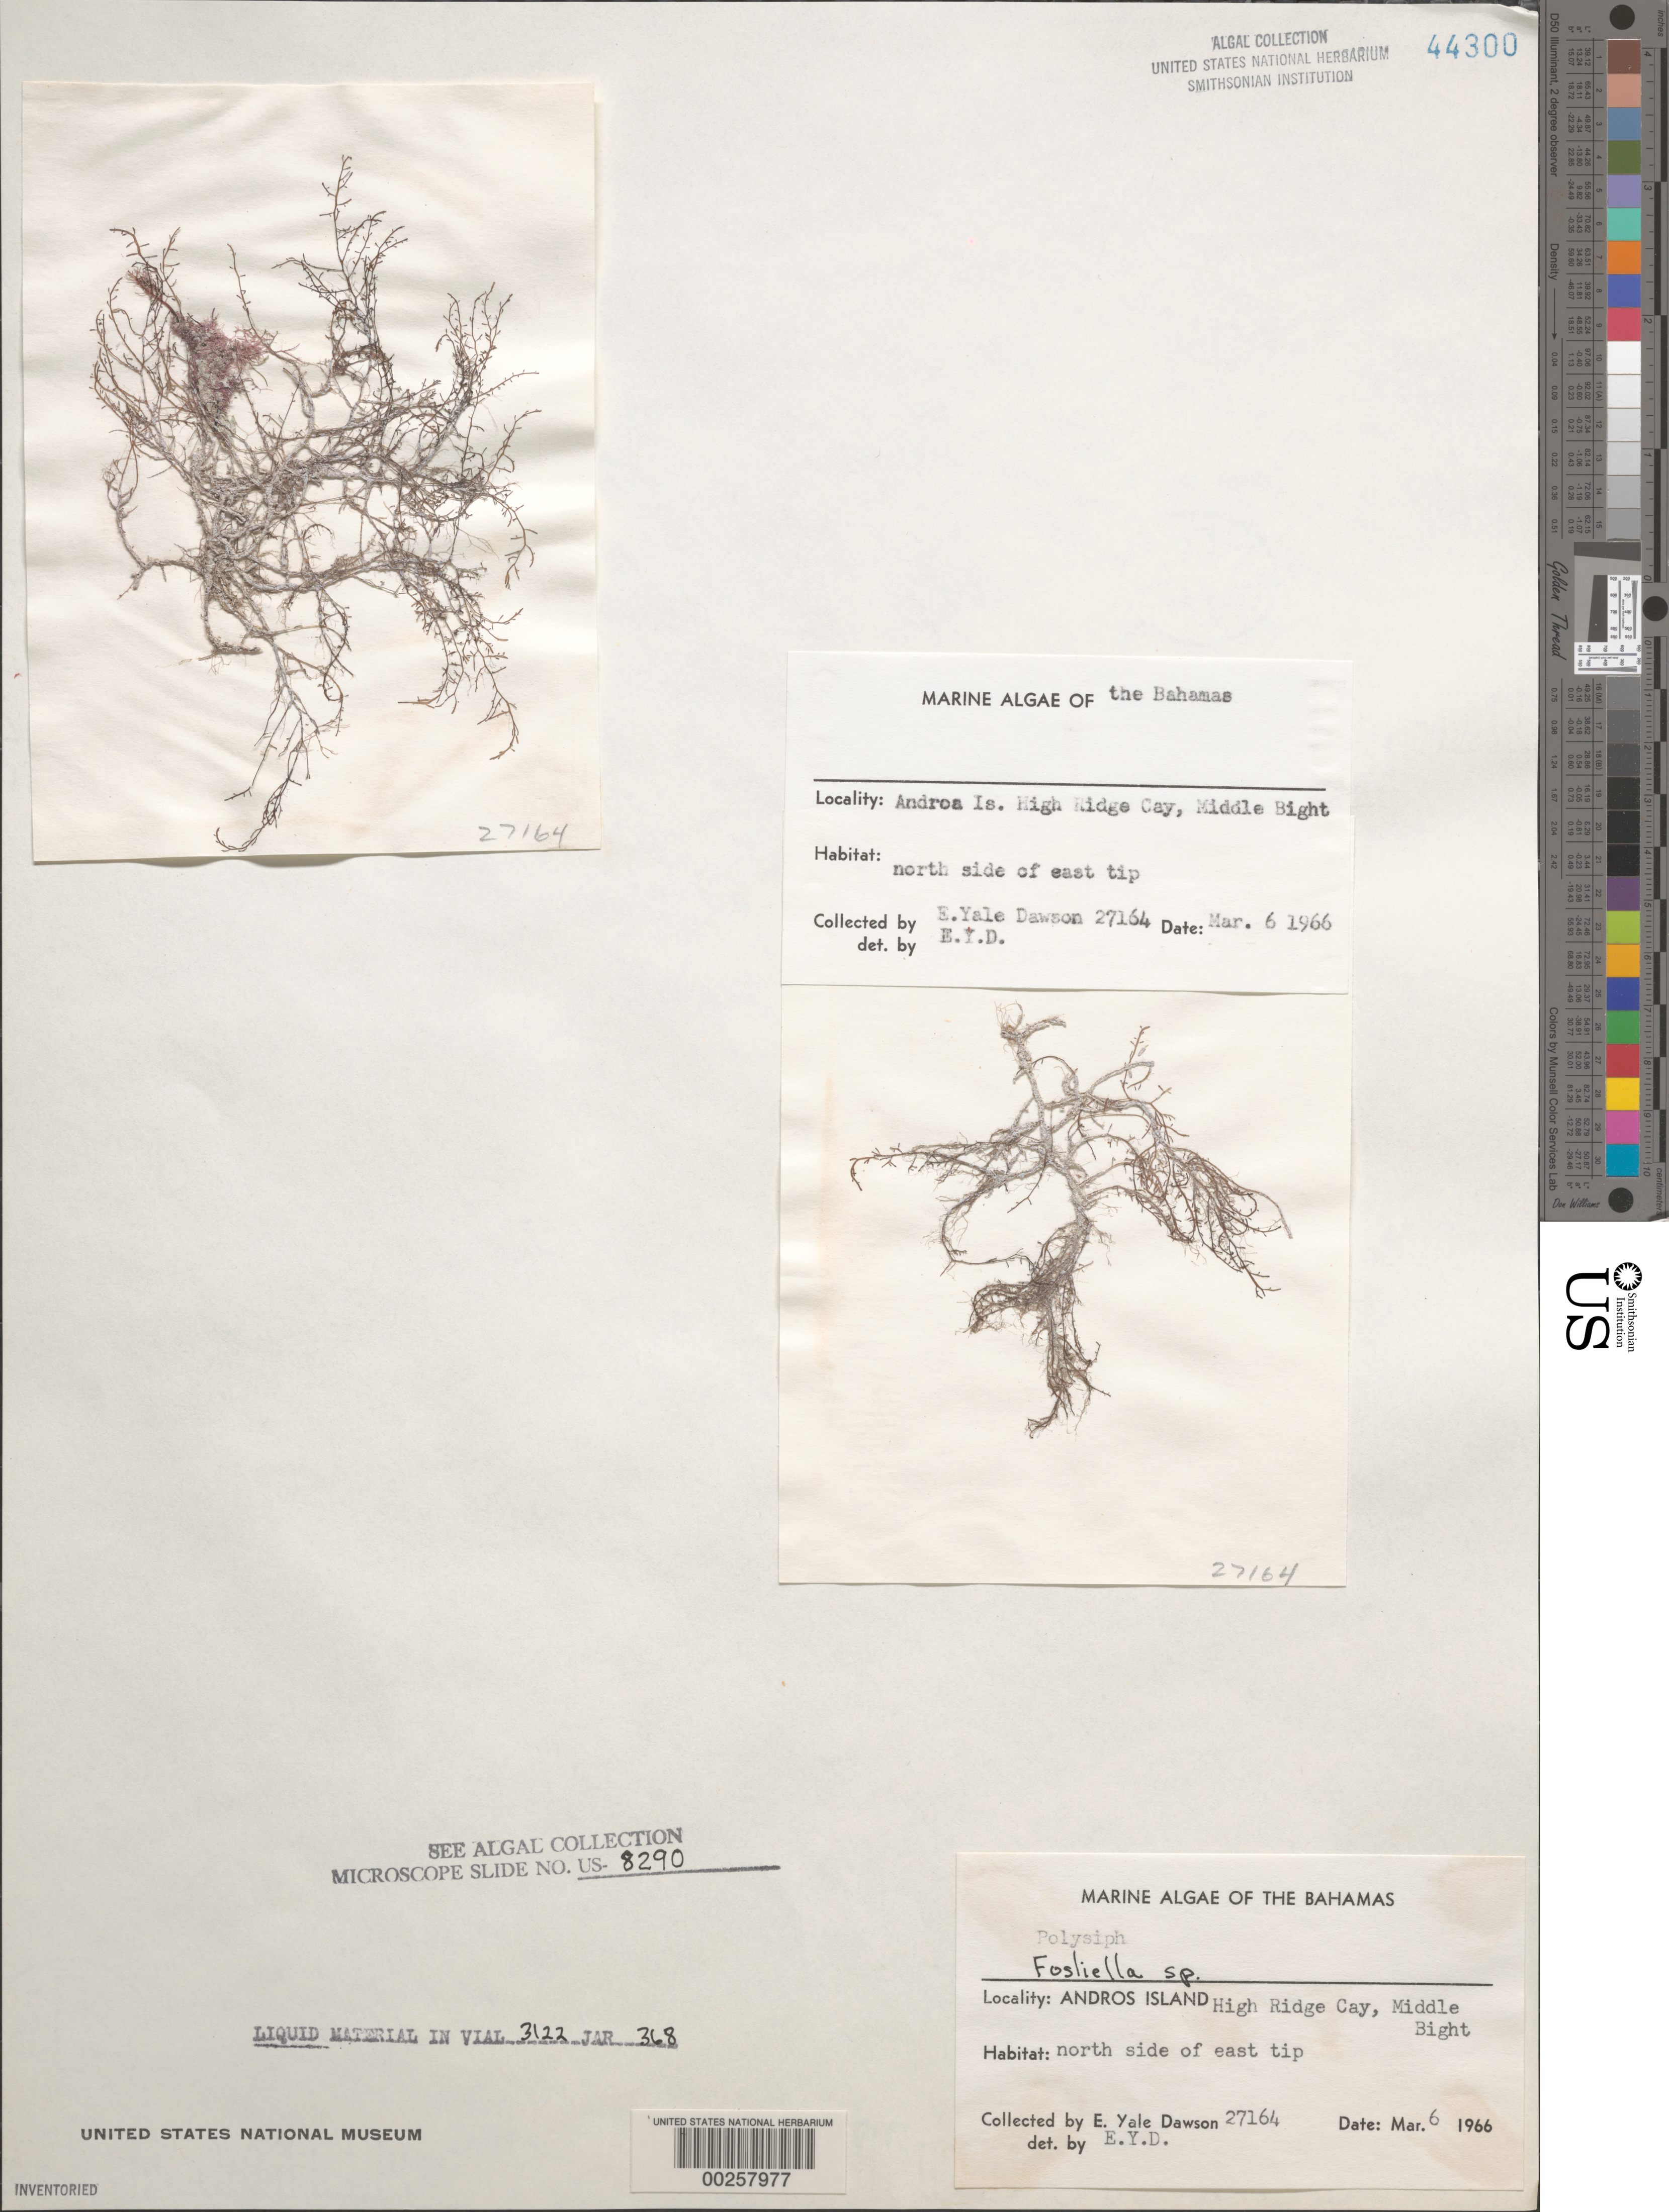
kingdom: Plantae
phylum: Rhodophyta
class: Florideophyceae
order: Corallinales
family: Hydrolithaceae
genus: Fosliella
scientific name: Fosliella sp.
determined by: Dawson, E. Y.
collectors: E. Y. Dawson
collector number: EYD 27164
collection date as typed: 06 Mar 1966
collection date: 1966-03-06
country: Bahamas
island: High Ridge Cay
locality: Middle Bight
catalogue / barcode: US 44300